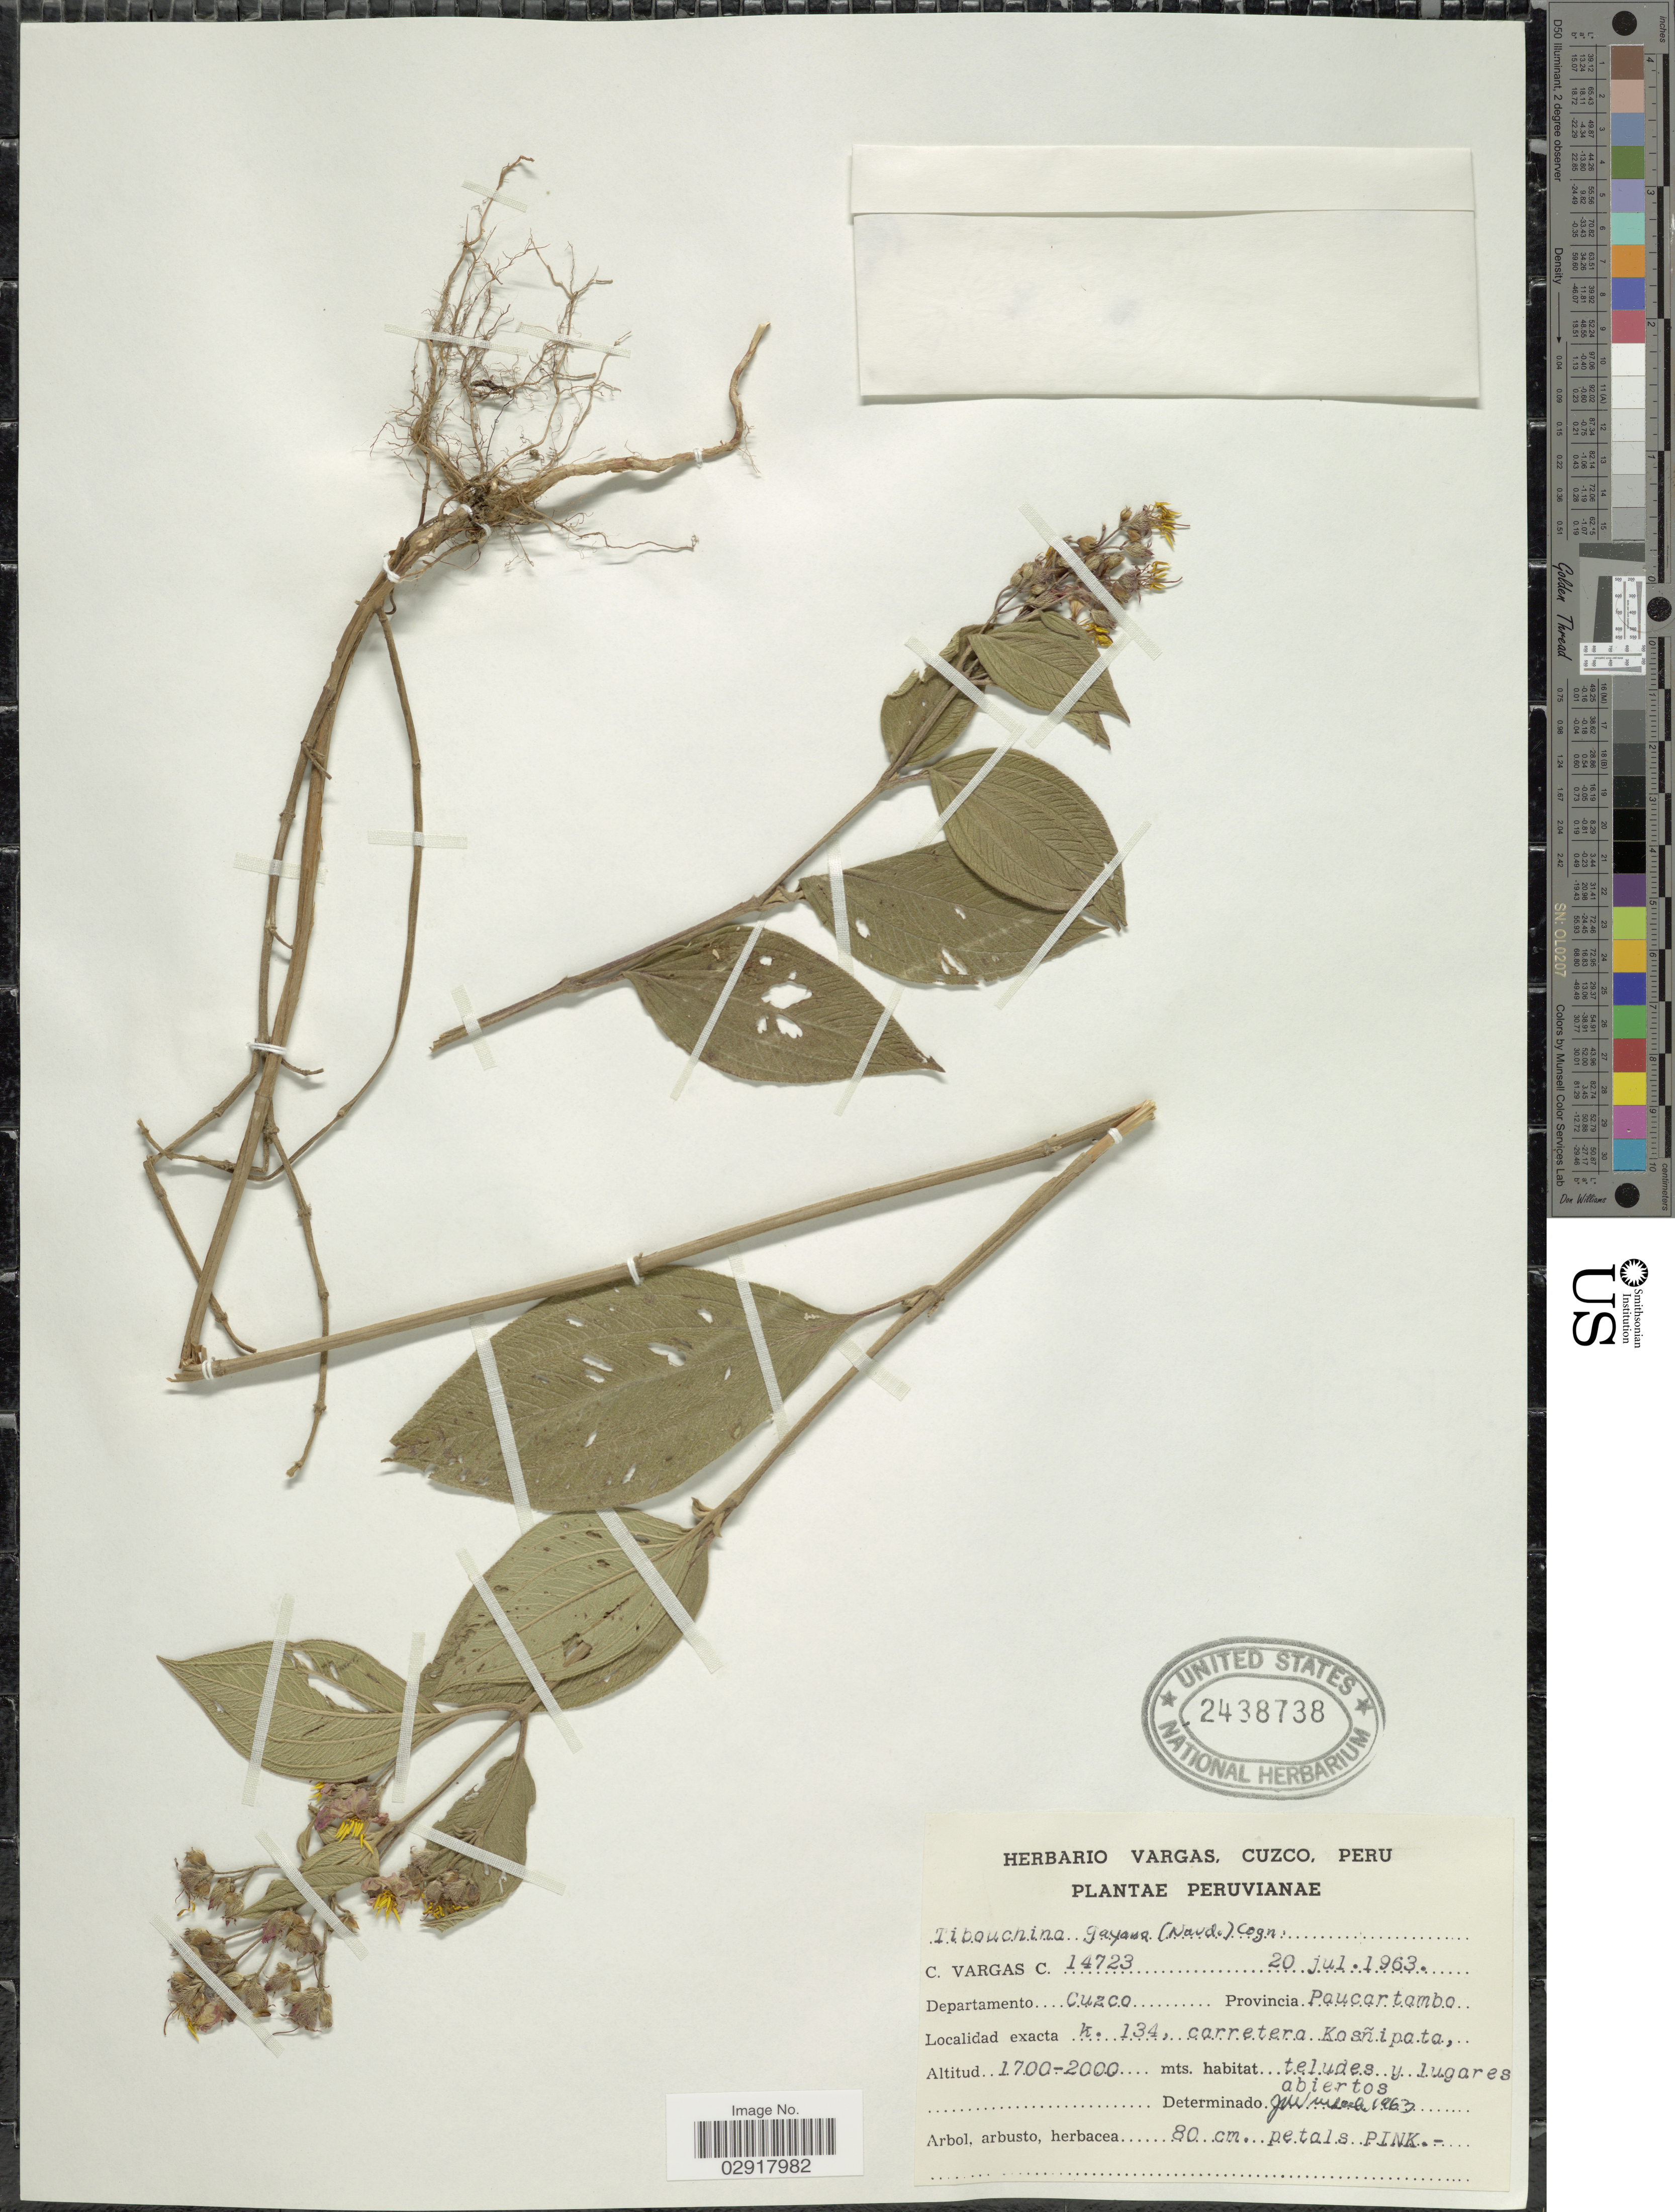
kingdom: Plantae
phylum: Tracheophyta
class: Magnoliopsida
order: Myrtales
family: Melastomataceae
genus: Chaetogastra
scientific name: Chaetogastra gayana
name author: (Naudin) P.J.F. Guim. & Michelang.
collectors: C. Vargas Calderón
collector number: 14723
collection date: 1963-07-20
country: Peru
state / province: Cusco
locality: Departamento Cuzco. Provincia Paucartambo, k.134 carretera Kosñipata.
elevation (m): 1700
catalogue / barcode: US 2438738